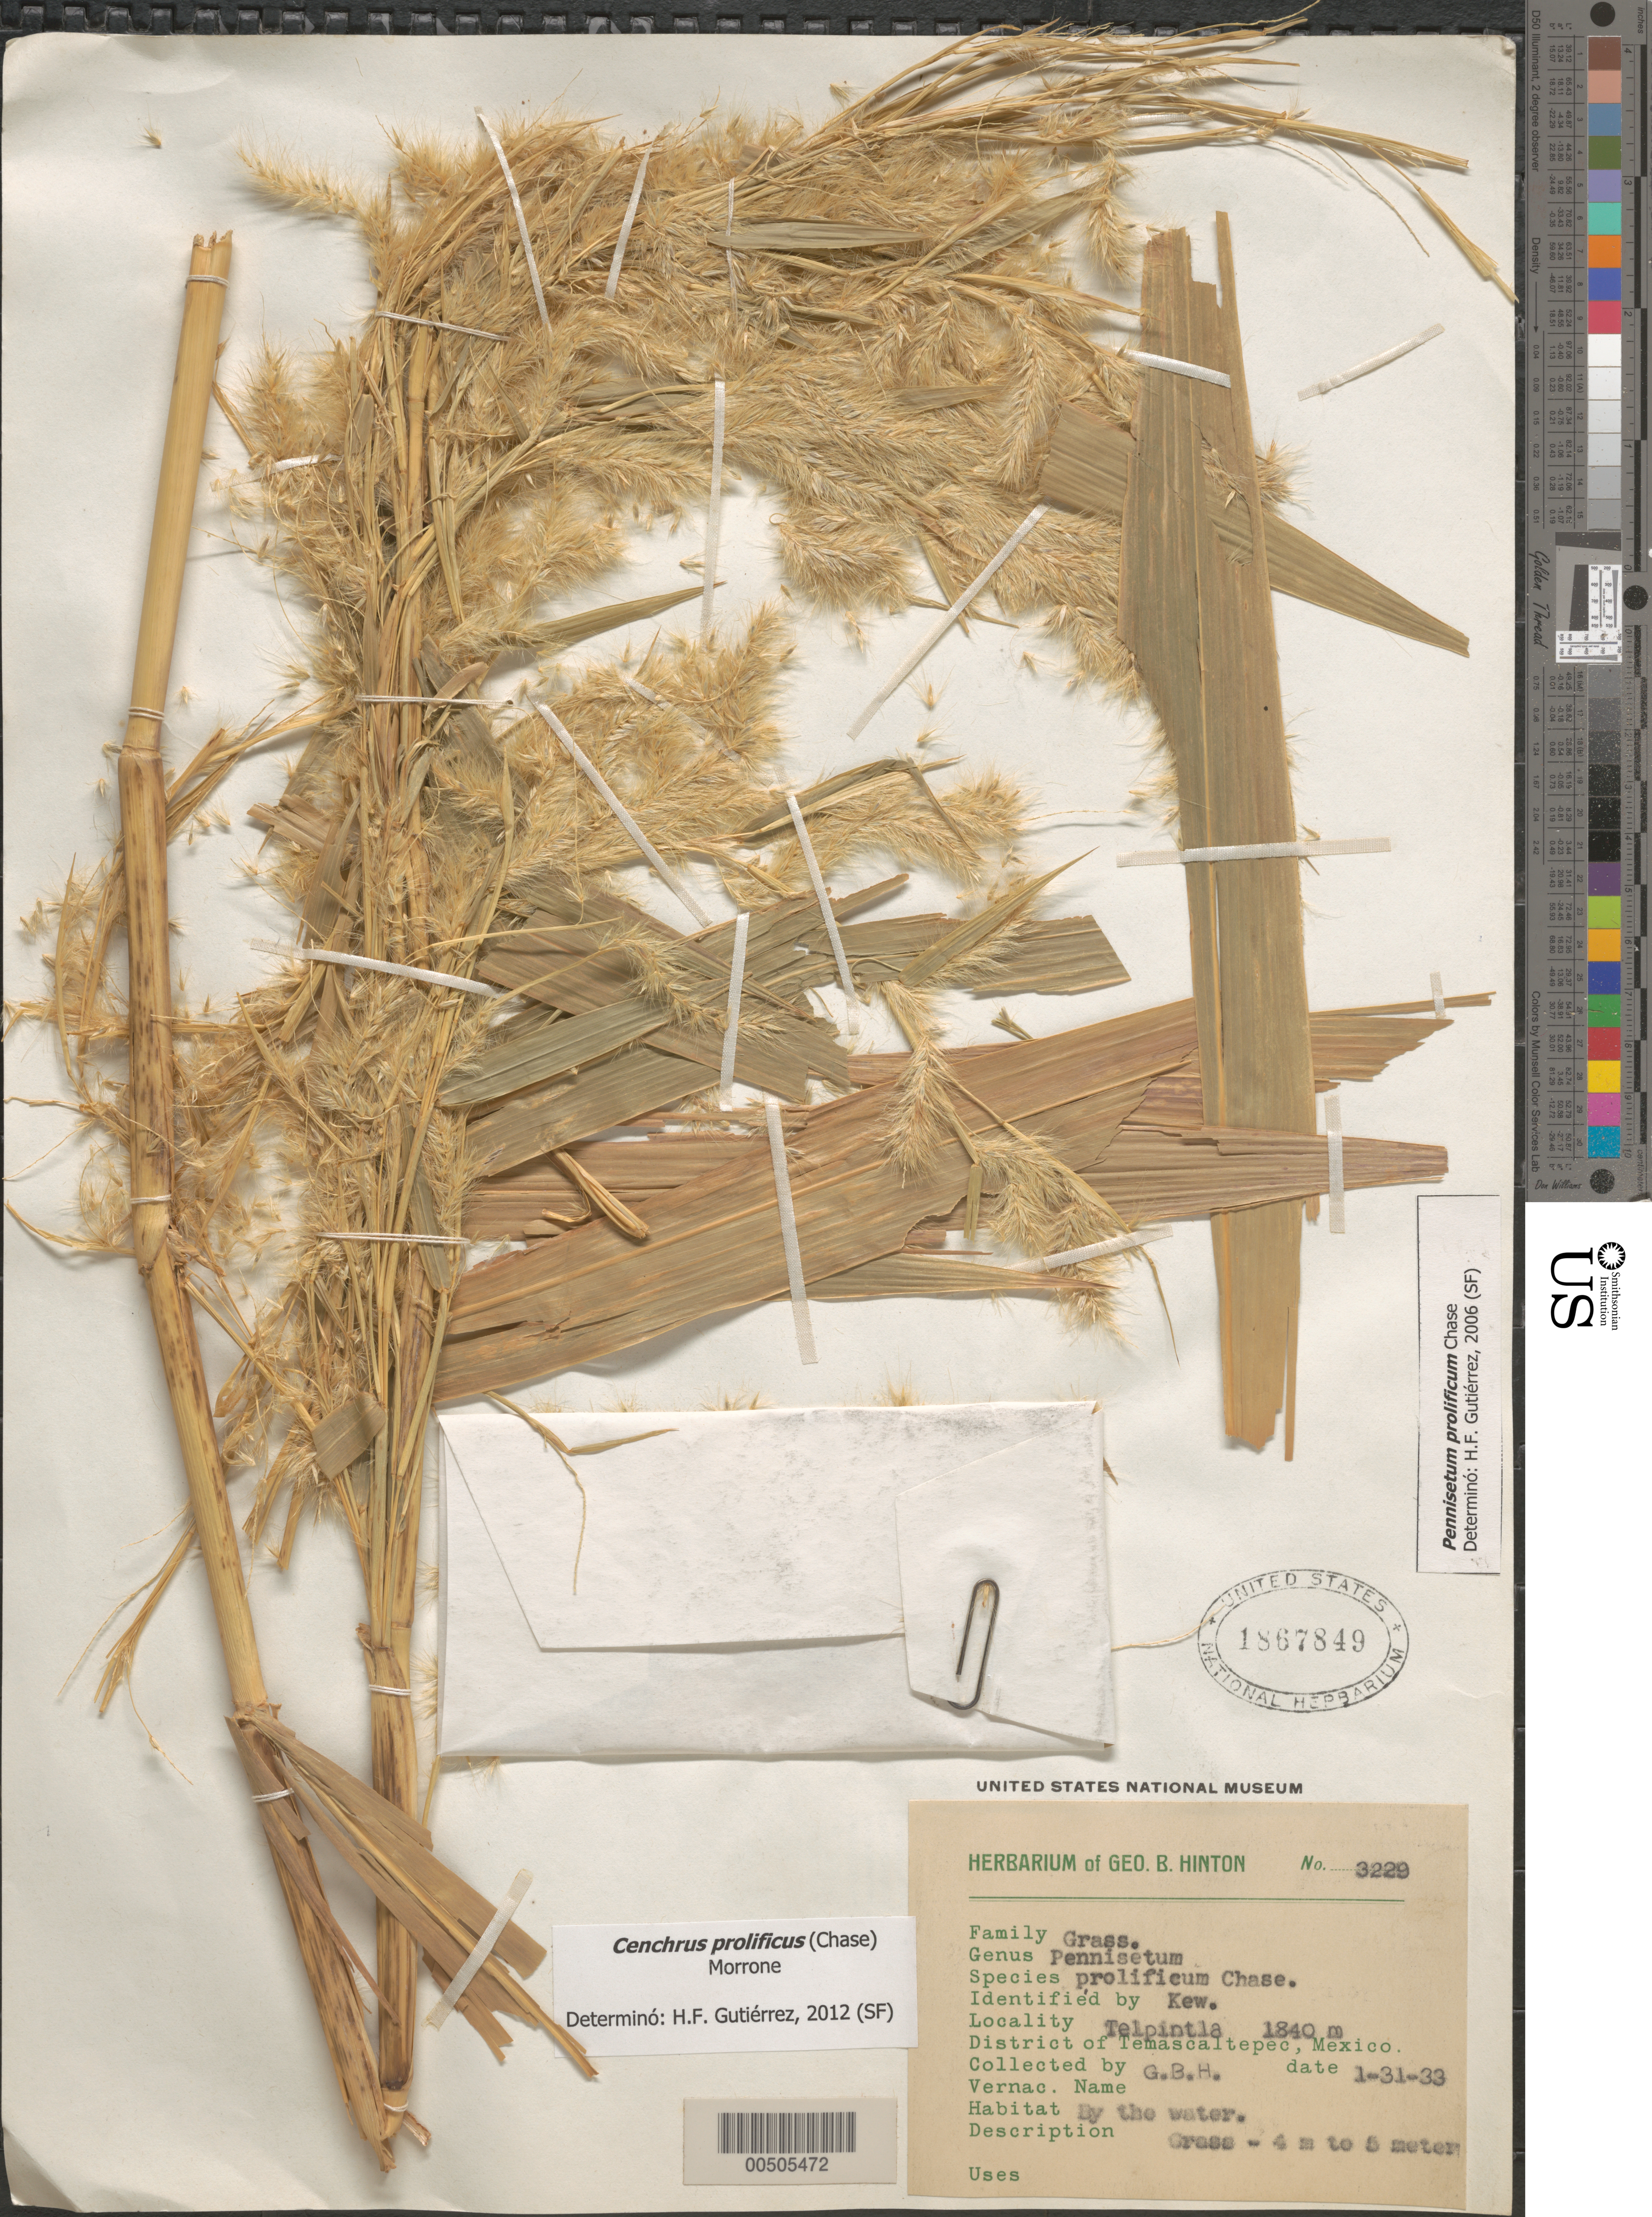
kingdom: Plantae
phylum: Tracheophyta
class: Liliopsida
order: Poales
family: Poaceae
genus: Cenchrus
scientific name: Cenchrus prolificus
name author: (Chase) Morrone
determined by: Gutiérrez, H. F.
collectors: G. B. Hinton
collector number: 3229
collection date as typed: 31 Jan 1933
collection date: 1933-01-31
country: Mexico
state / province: México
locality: Temascaltepec Dist., Telpintla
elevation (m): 1840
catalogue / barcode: US 1867849